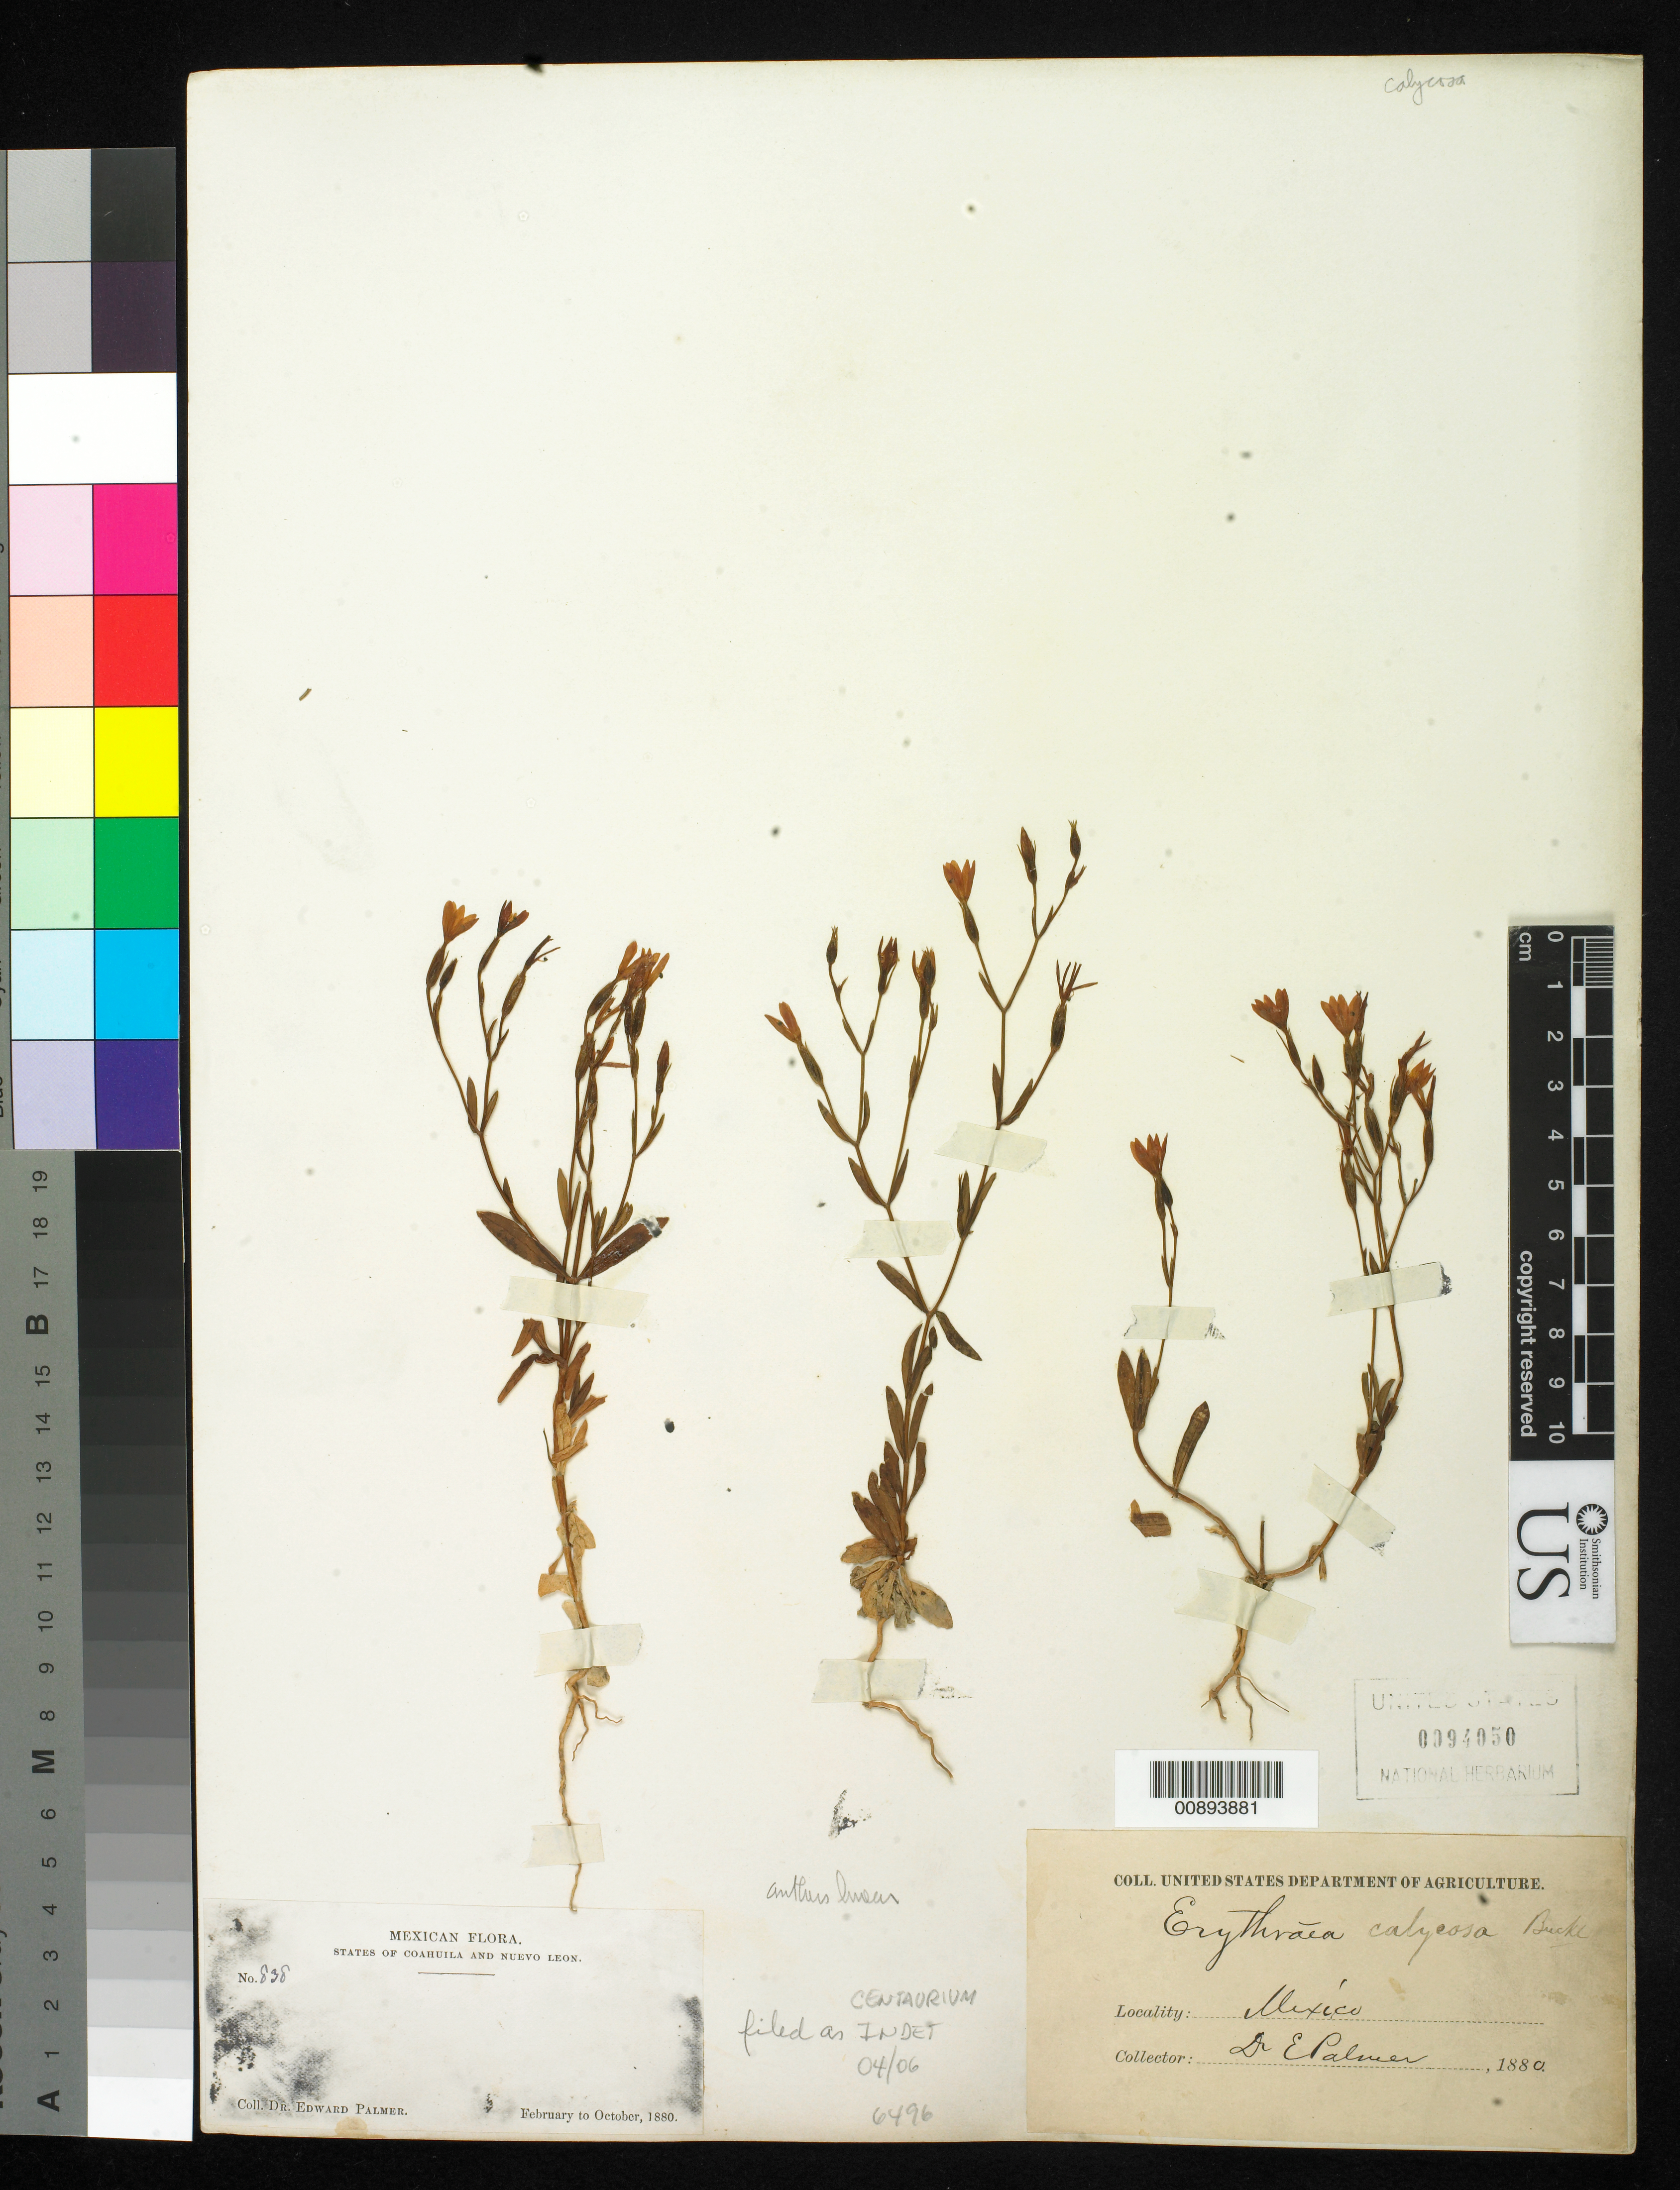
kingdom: Plantae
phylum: Tracheophyta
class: Magnoliopsida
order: Gentianales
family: Gentianaceae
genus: Centaurium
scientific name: Centaurium sp.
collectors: E. Palmer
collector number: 838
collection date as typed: Feb 1880 to -- Oct 1880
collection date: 1880-02/1880-10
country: Mexico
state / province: Coahuila / Nuevo León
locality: States of Coahuila and Nuevo León.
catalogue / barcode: US 94050